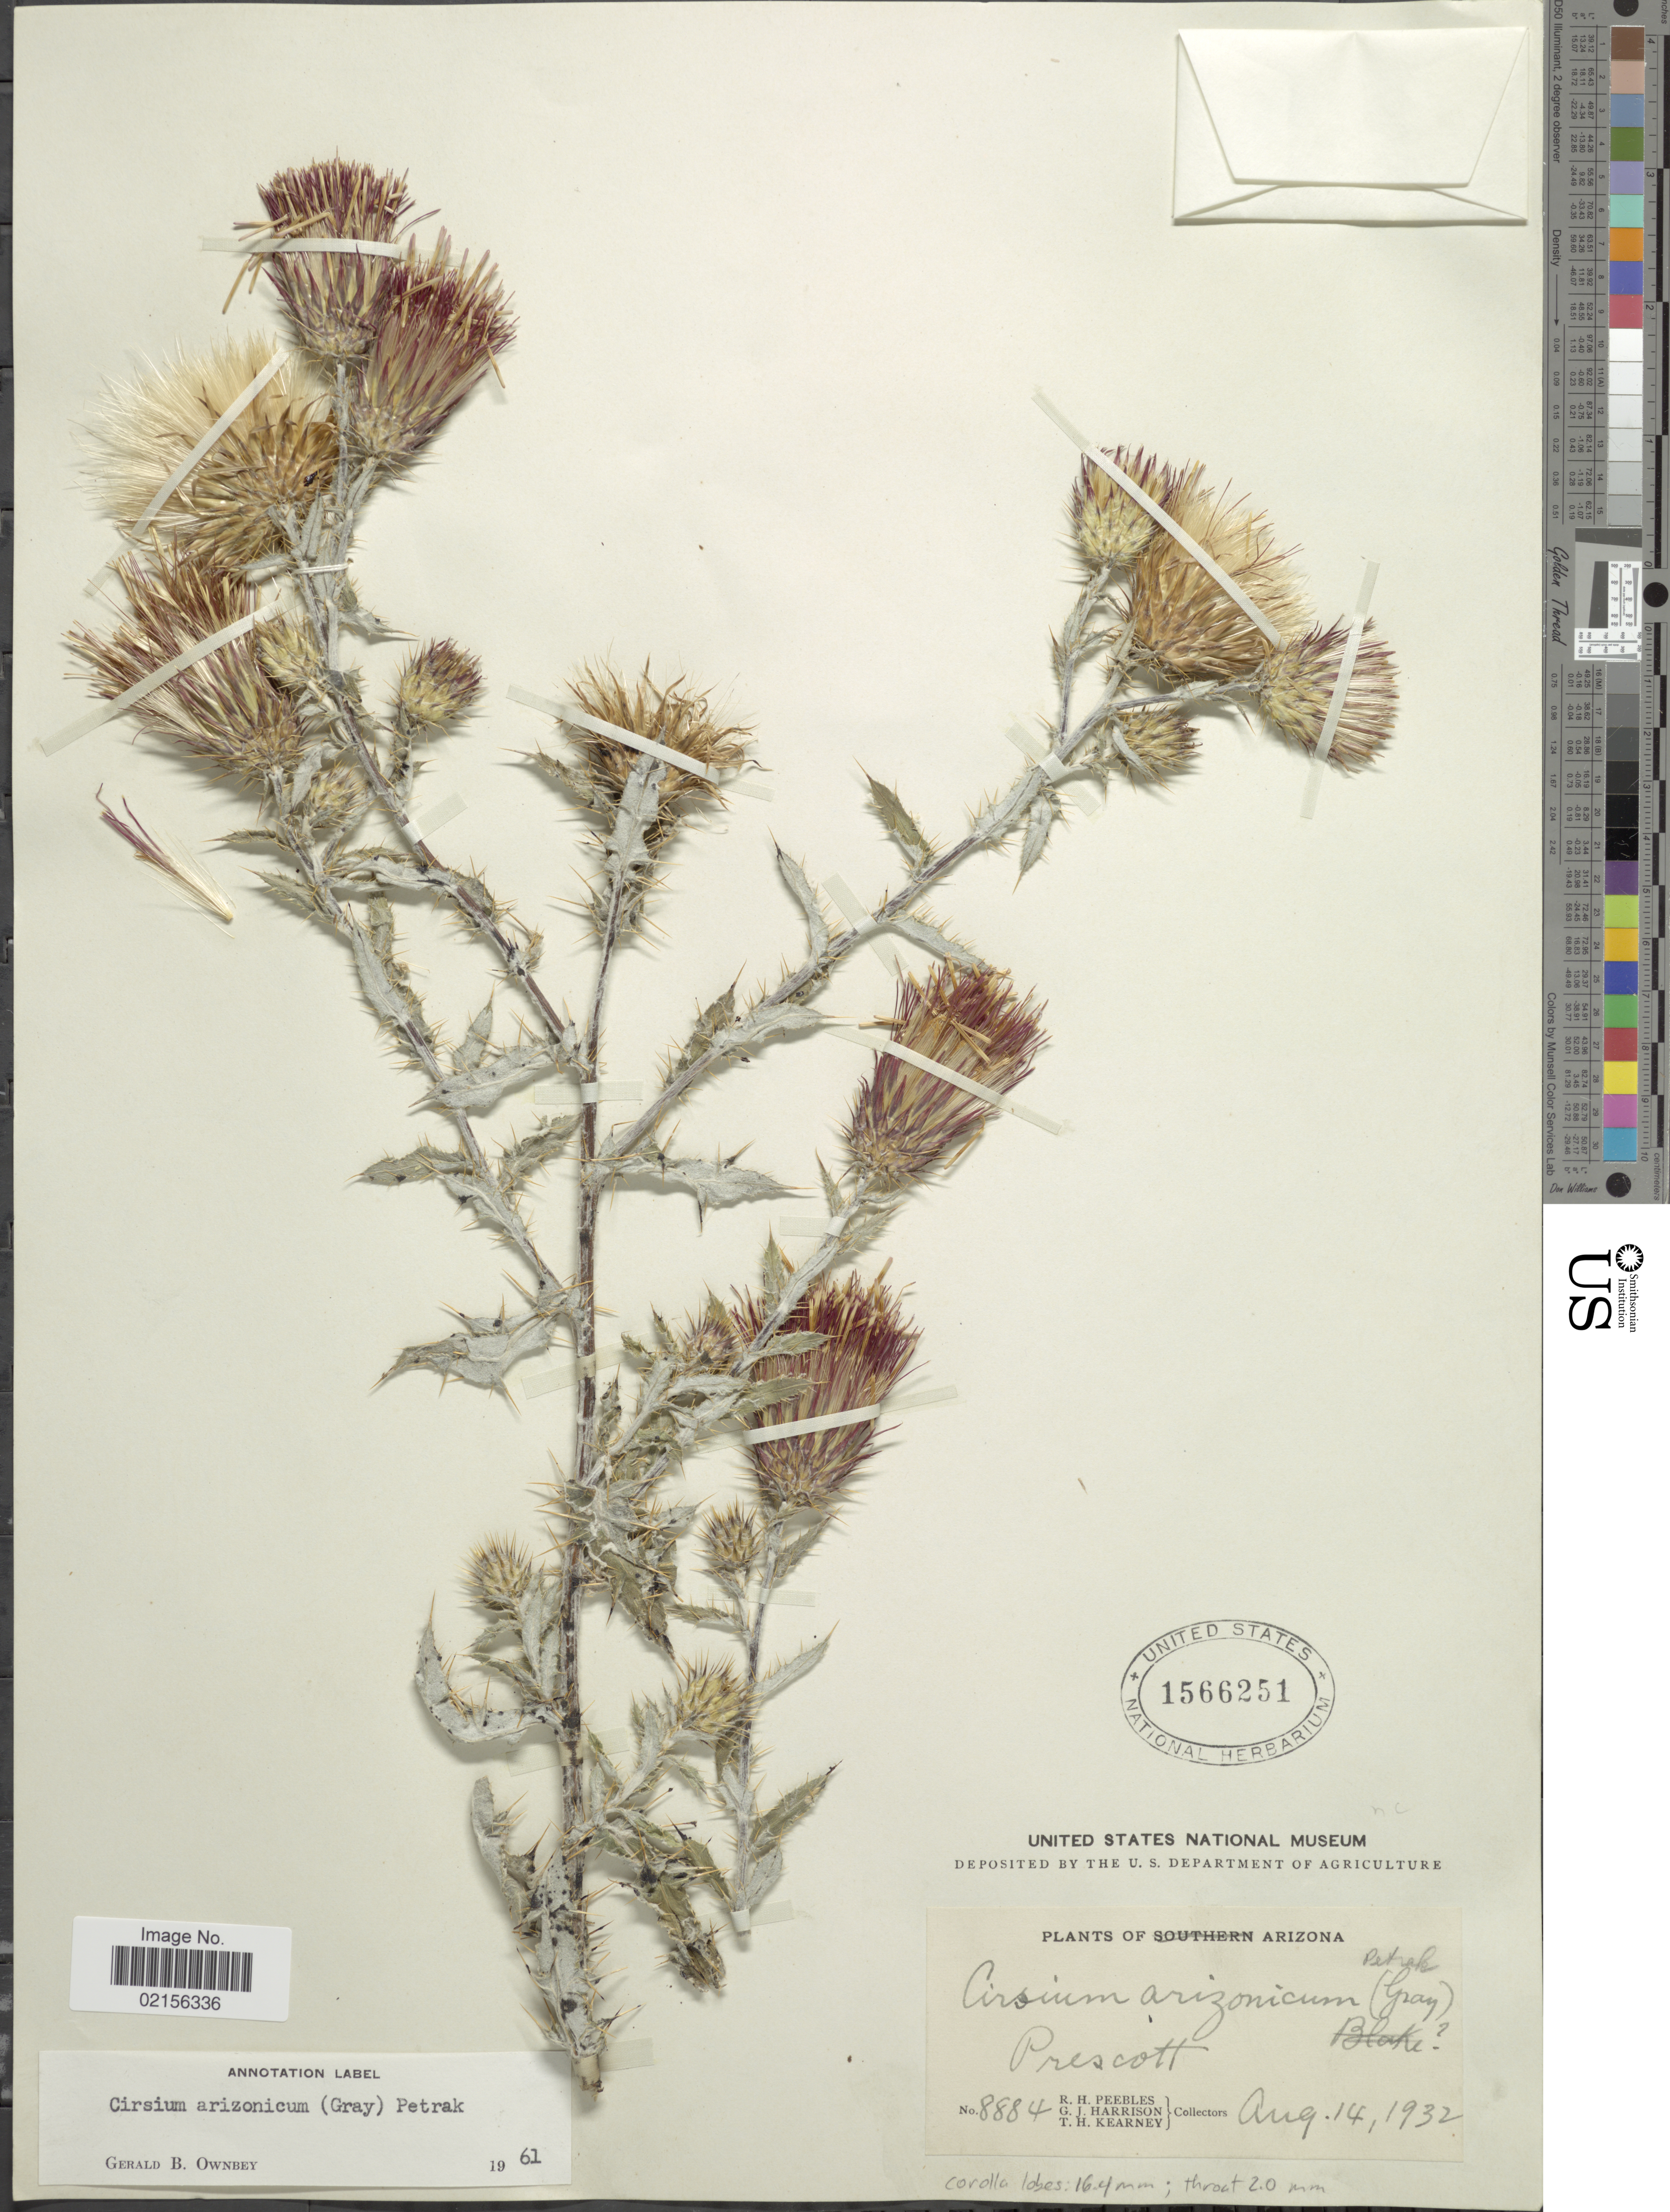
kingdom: Plantae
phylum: Tracheophyta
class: Magnoliopsida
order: Asterales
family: Asteraceae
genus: Cirsium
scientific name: Cirsium arizonicum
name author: (A. Gray) Petr.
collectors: R. H. Peebles, G. J. Harrison & T. H. Kearney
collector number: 8884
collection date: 1932-08-14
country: United States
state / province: Arizona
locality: Prescott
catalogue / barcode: US 1566251